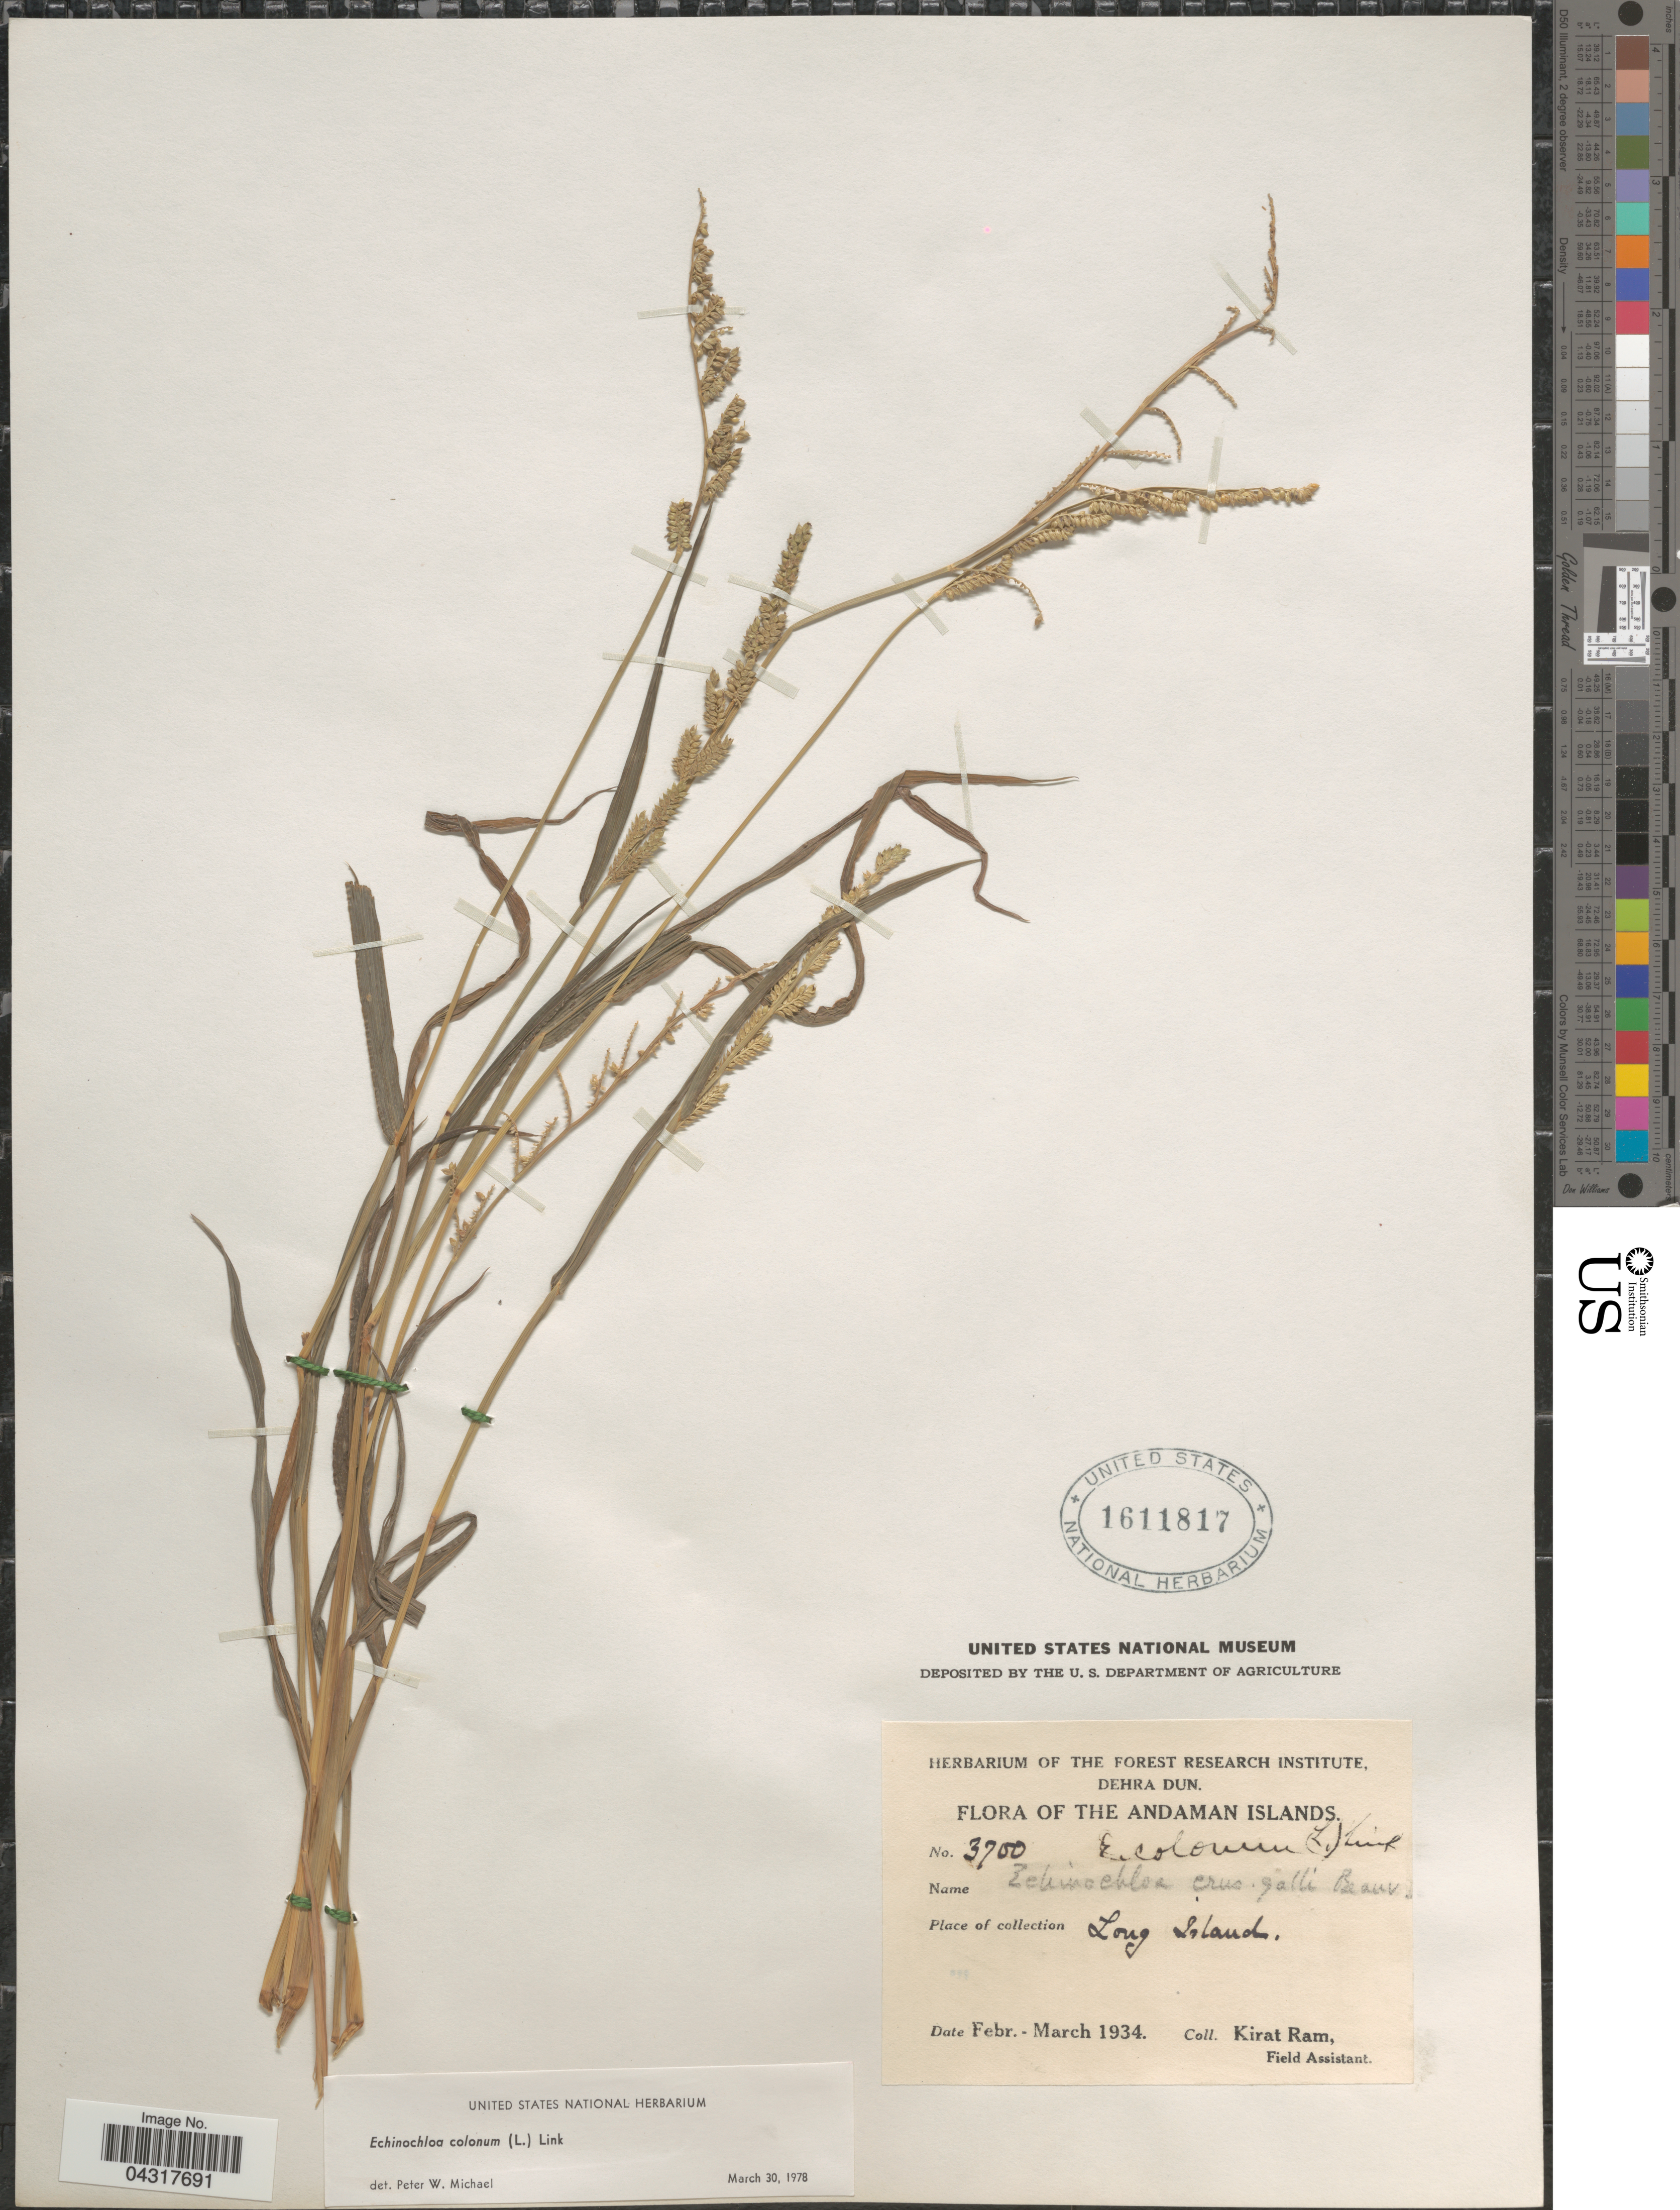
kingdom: Plantae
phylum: Tracheophyta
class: Liliopsida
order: Poales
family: Poaceae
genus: Echinochloa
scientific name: Echinochloa colona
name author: (L.) Link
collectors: K. Ram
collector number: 3700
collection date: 1934-02/1934-03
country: India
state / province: Andaman and Nicobar Islands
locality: Andaman Islands. Long Island.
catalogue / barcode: US 1611817